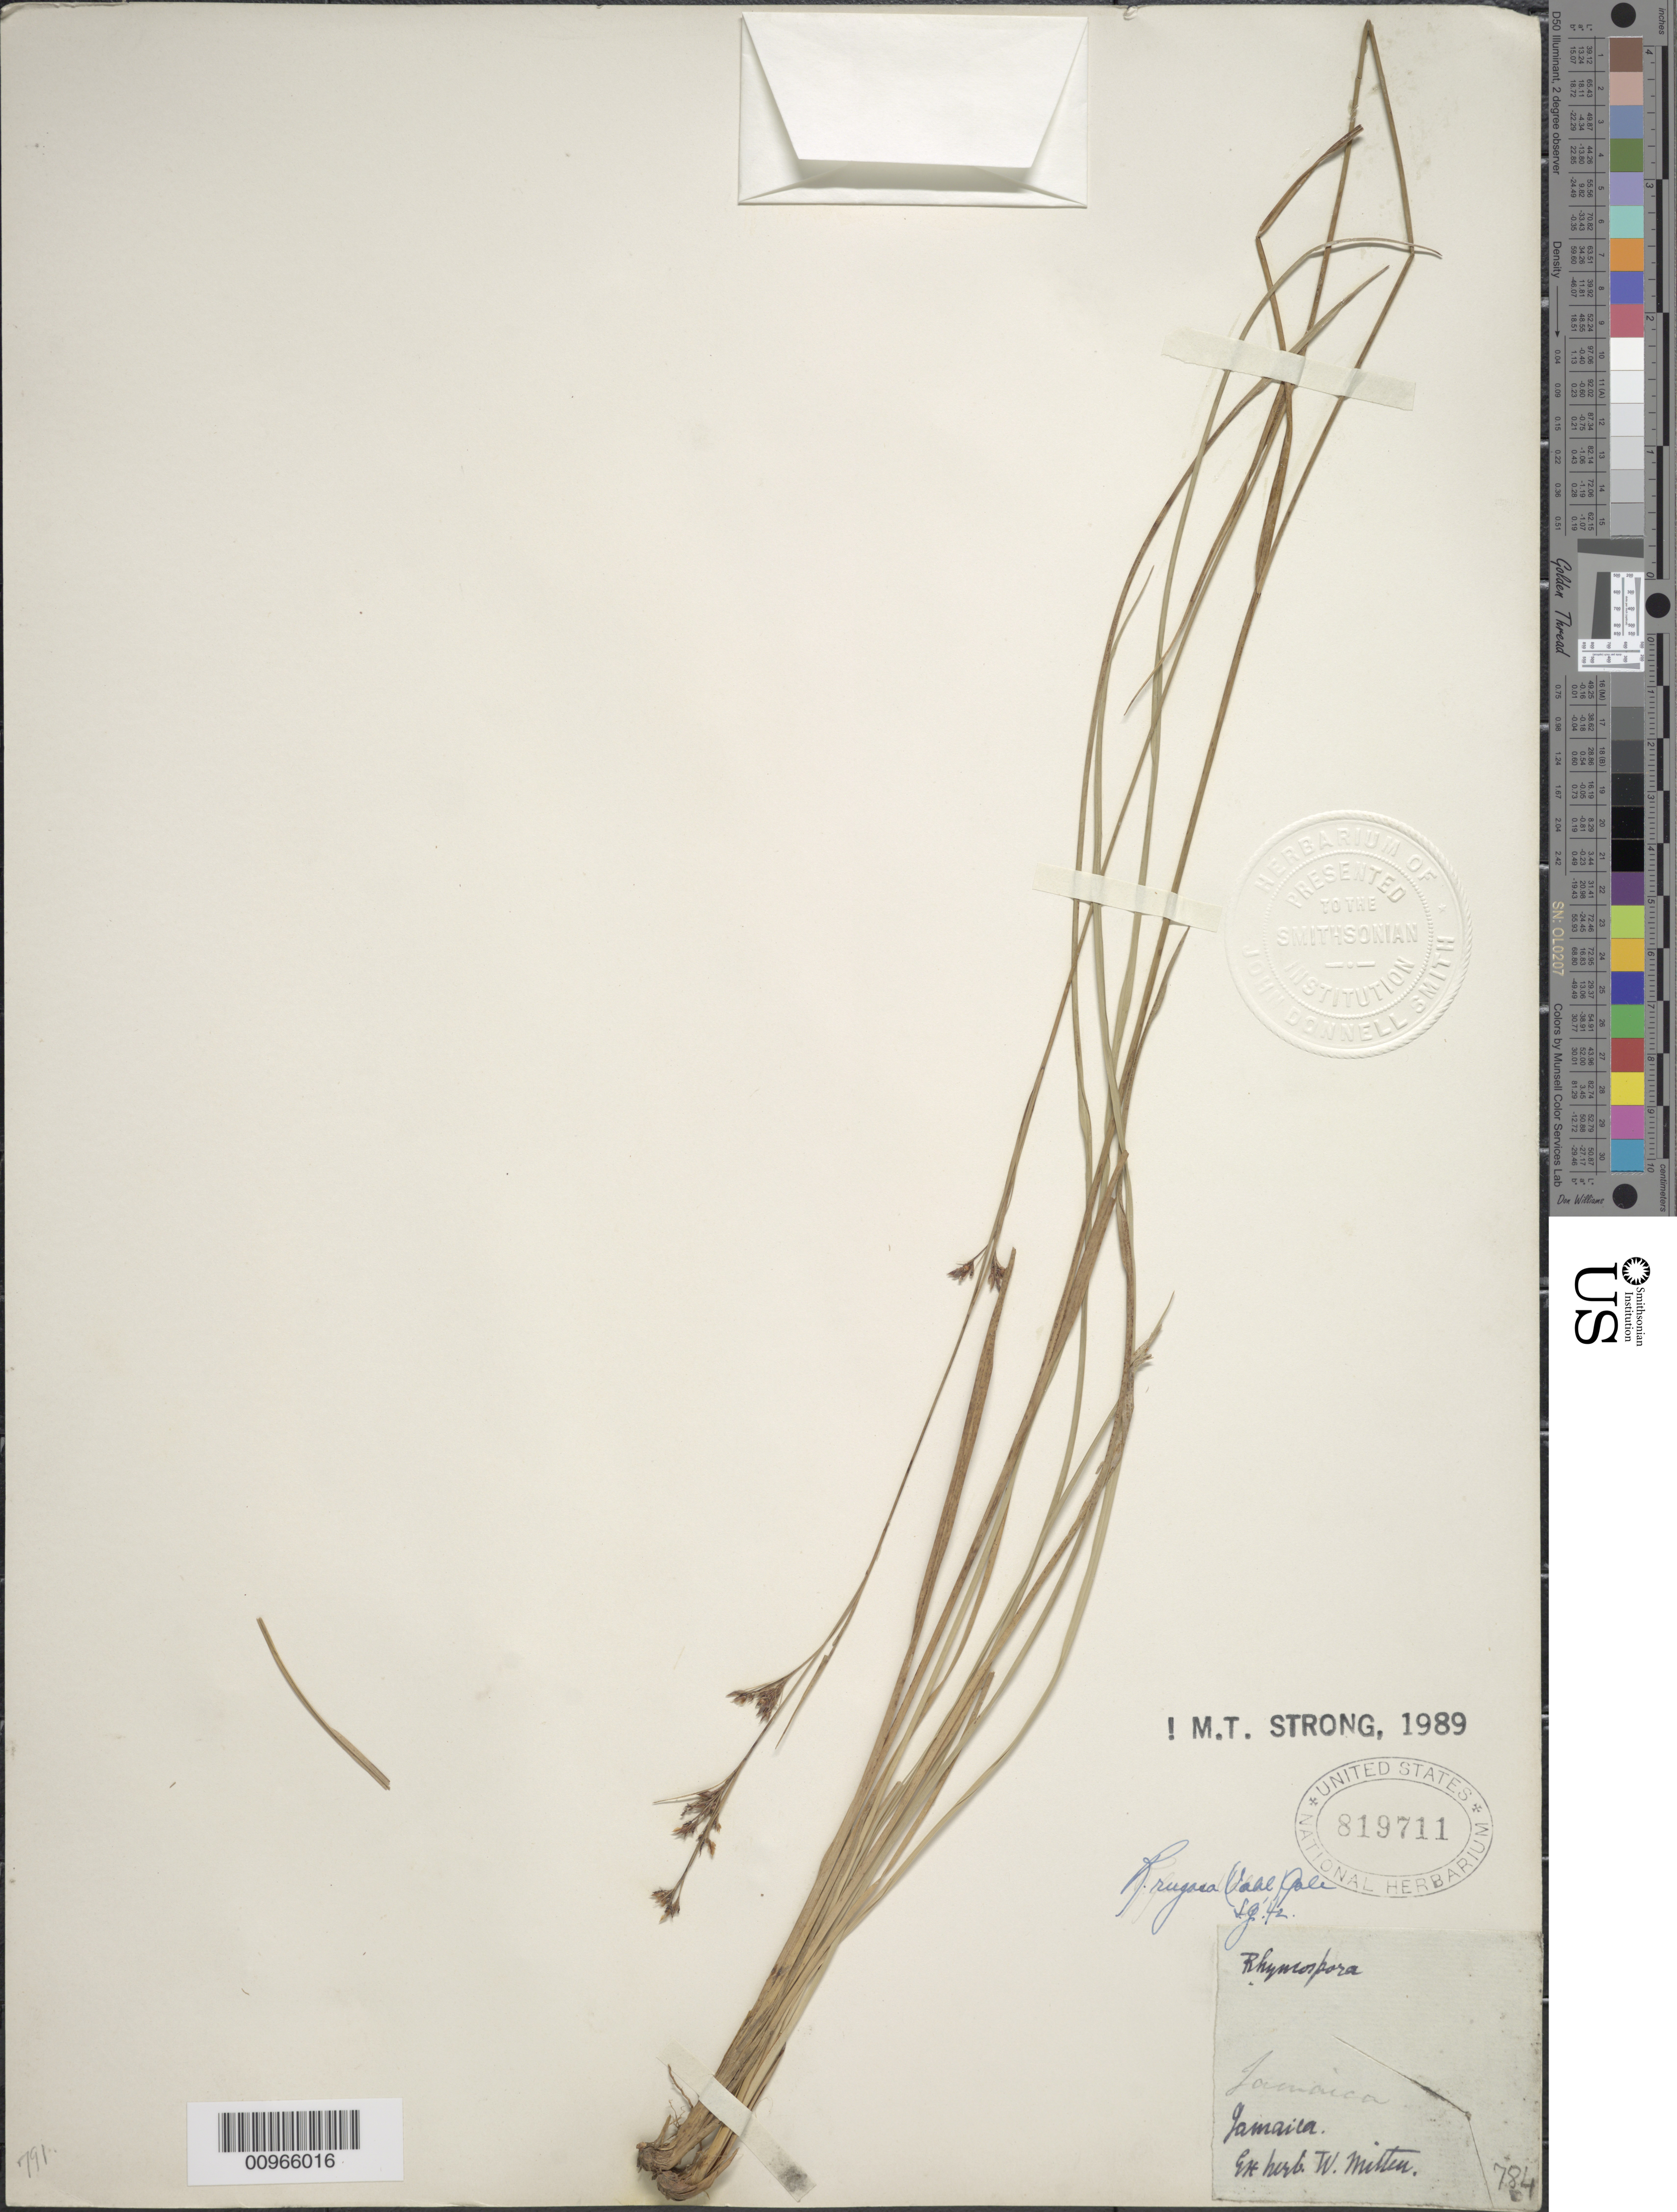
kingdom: Plantae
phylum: Tracheophyta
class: Liliopsida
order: Poales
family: Cyperaceae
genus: Rhynchospora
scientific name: Rhynchospora rugosa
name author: (Vahl) Gale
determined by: Strong, M. T., (US), Smithsonian Institution - National Museum of Natural History (UNITED STATES)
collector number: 784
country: Jamaica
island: Jamaica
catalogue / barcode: US 819711